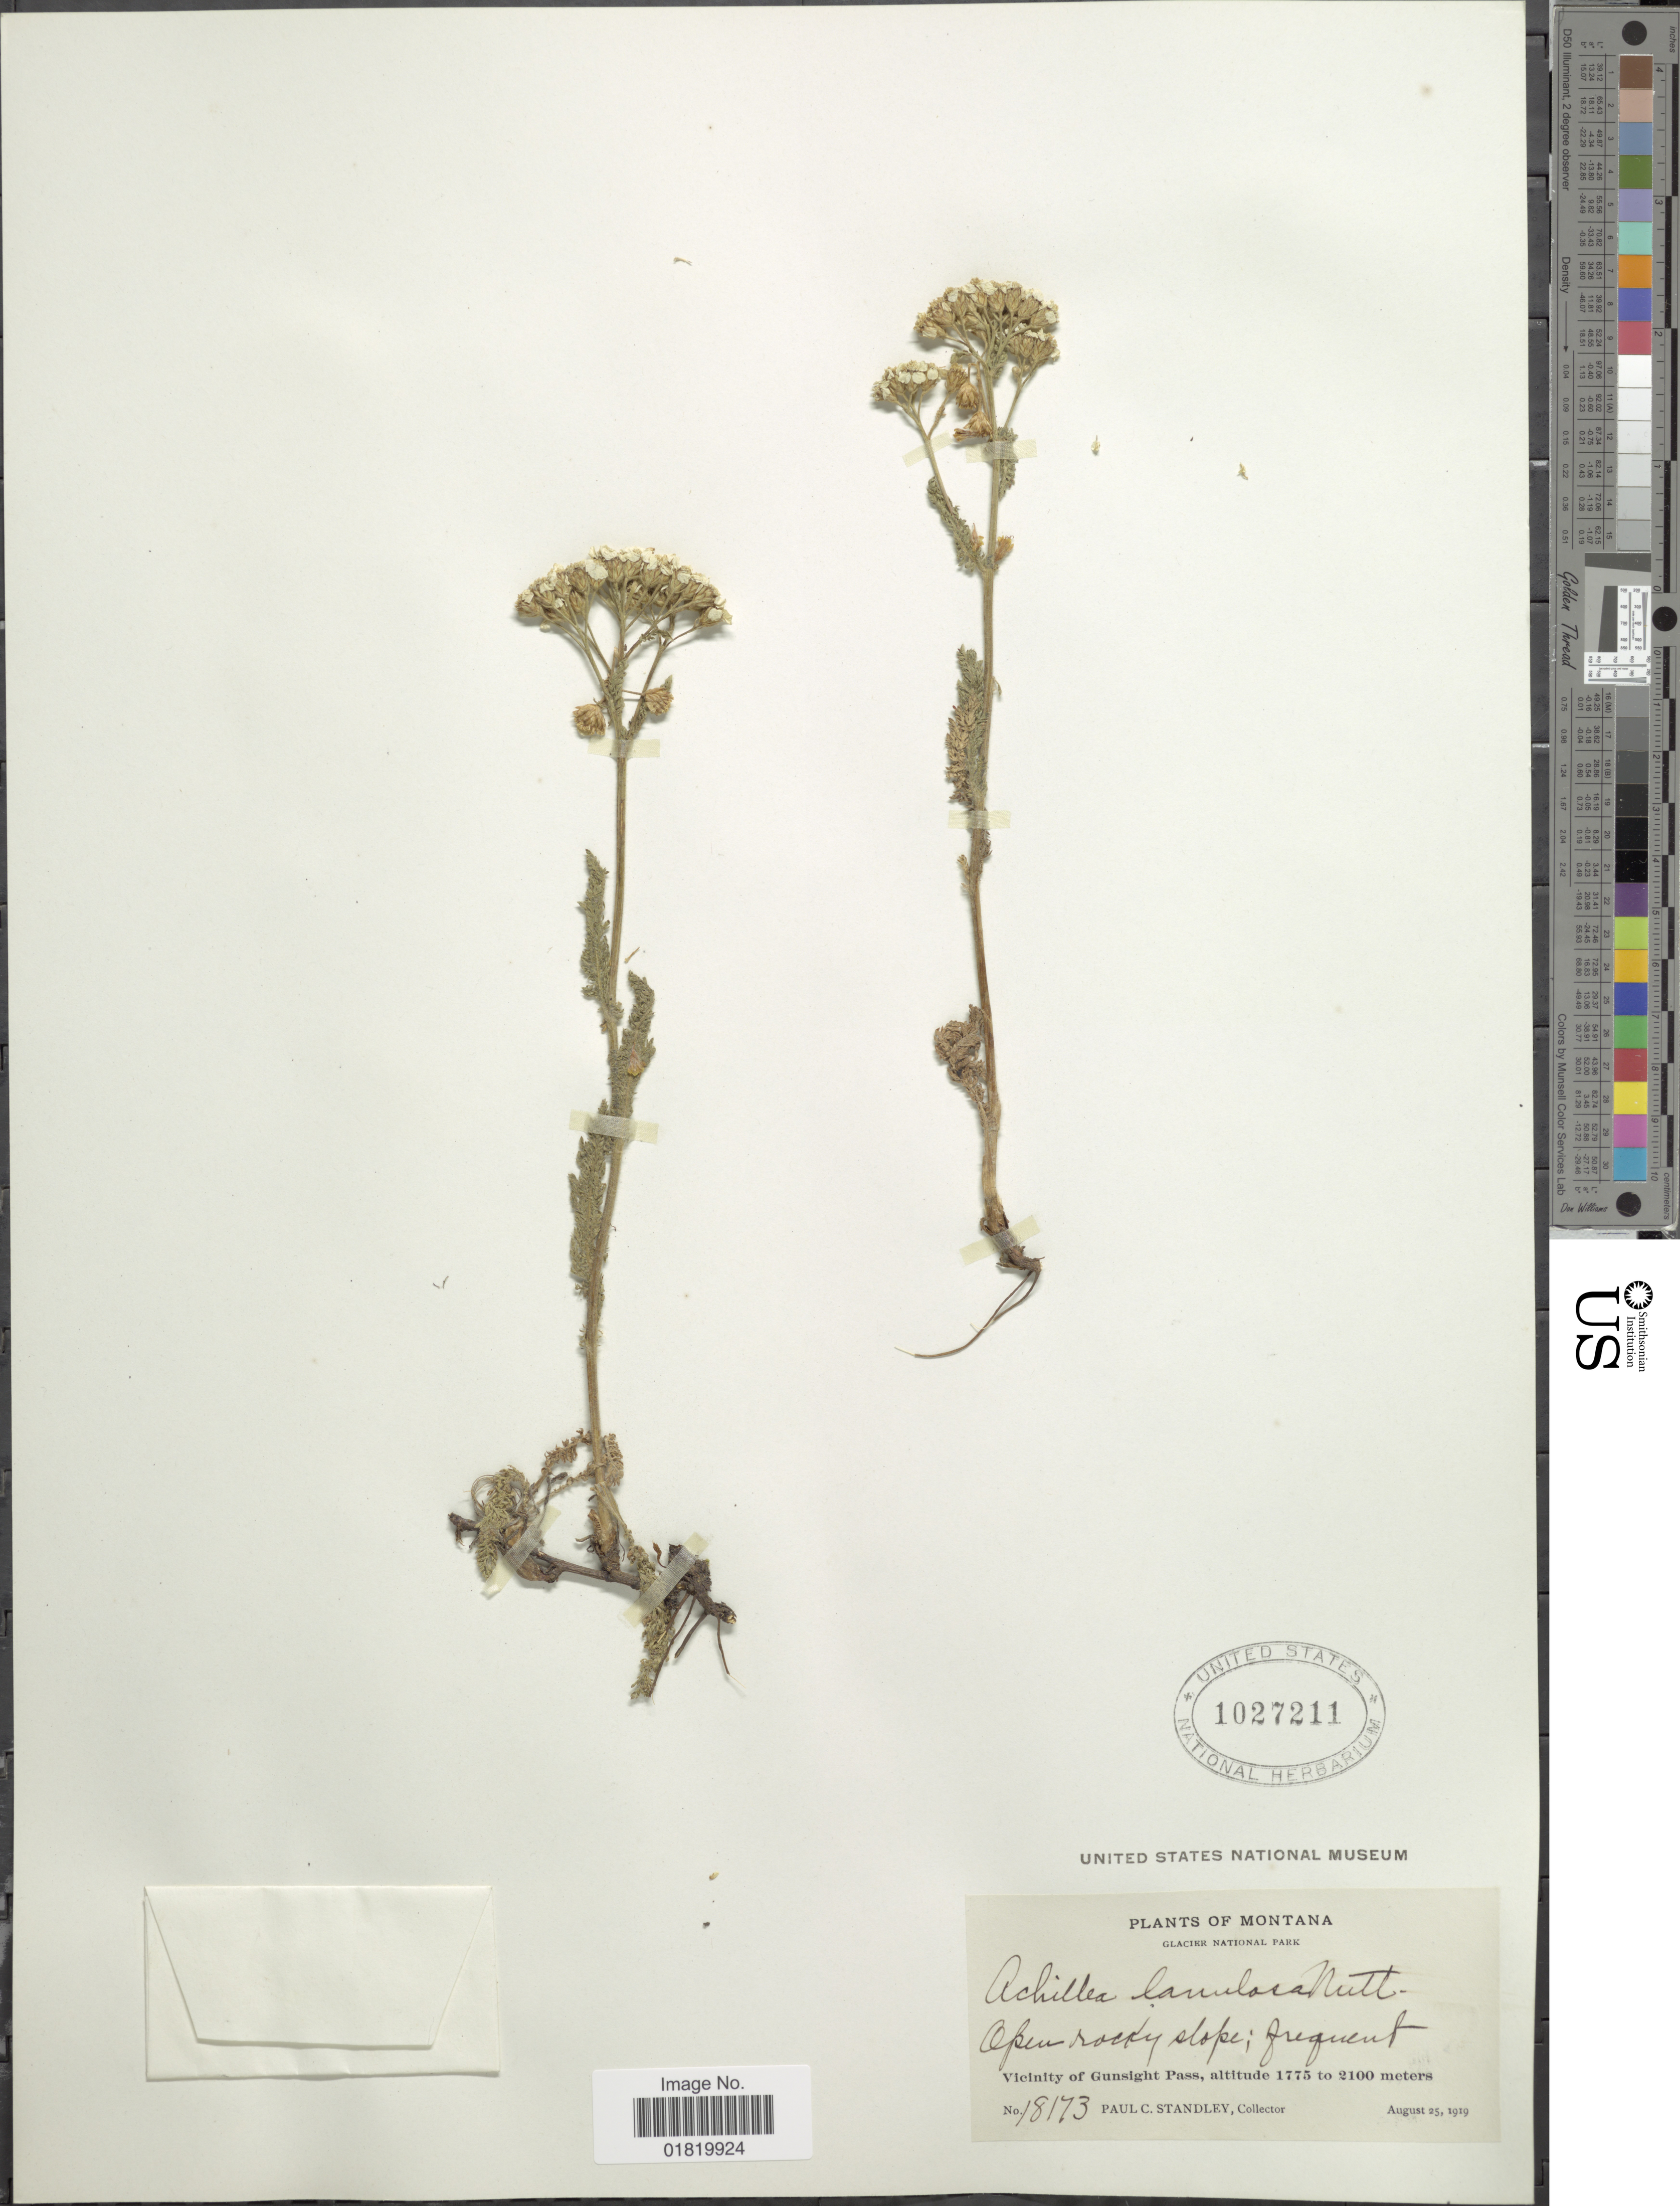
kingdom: Plantae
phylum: Tracheophyta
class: Magnoliopsida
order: Asterales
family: Asteraceae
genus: Achillea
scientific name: Achillea lanulosa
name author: Nutt.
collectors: P. C. Standley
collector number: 18173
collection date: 1919-08-25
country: United States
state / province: Montana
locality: Glacier National Park. Vicinity of Gunsight Pass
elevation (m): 1775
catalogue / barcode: US 1027211